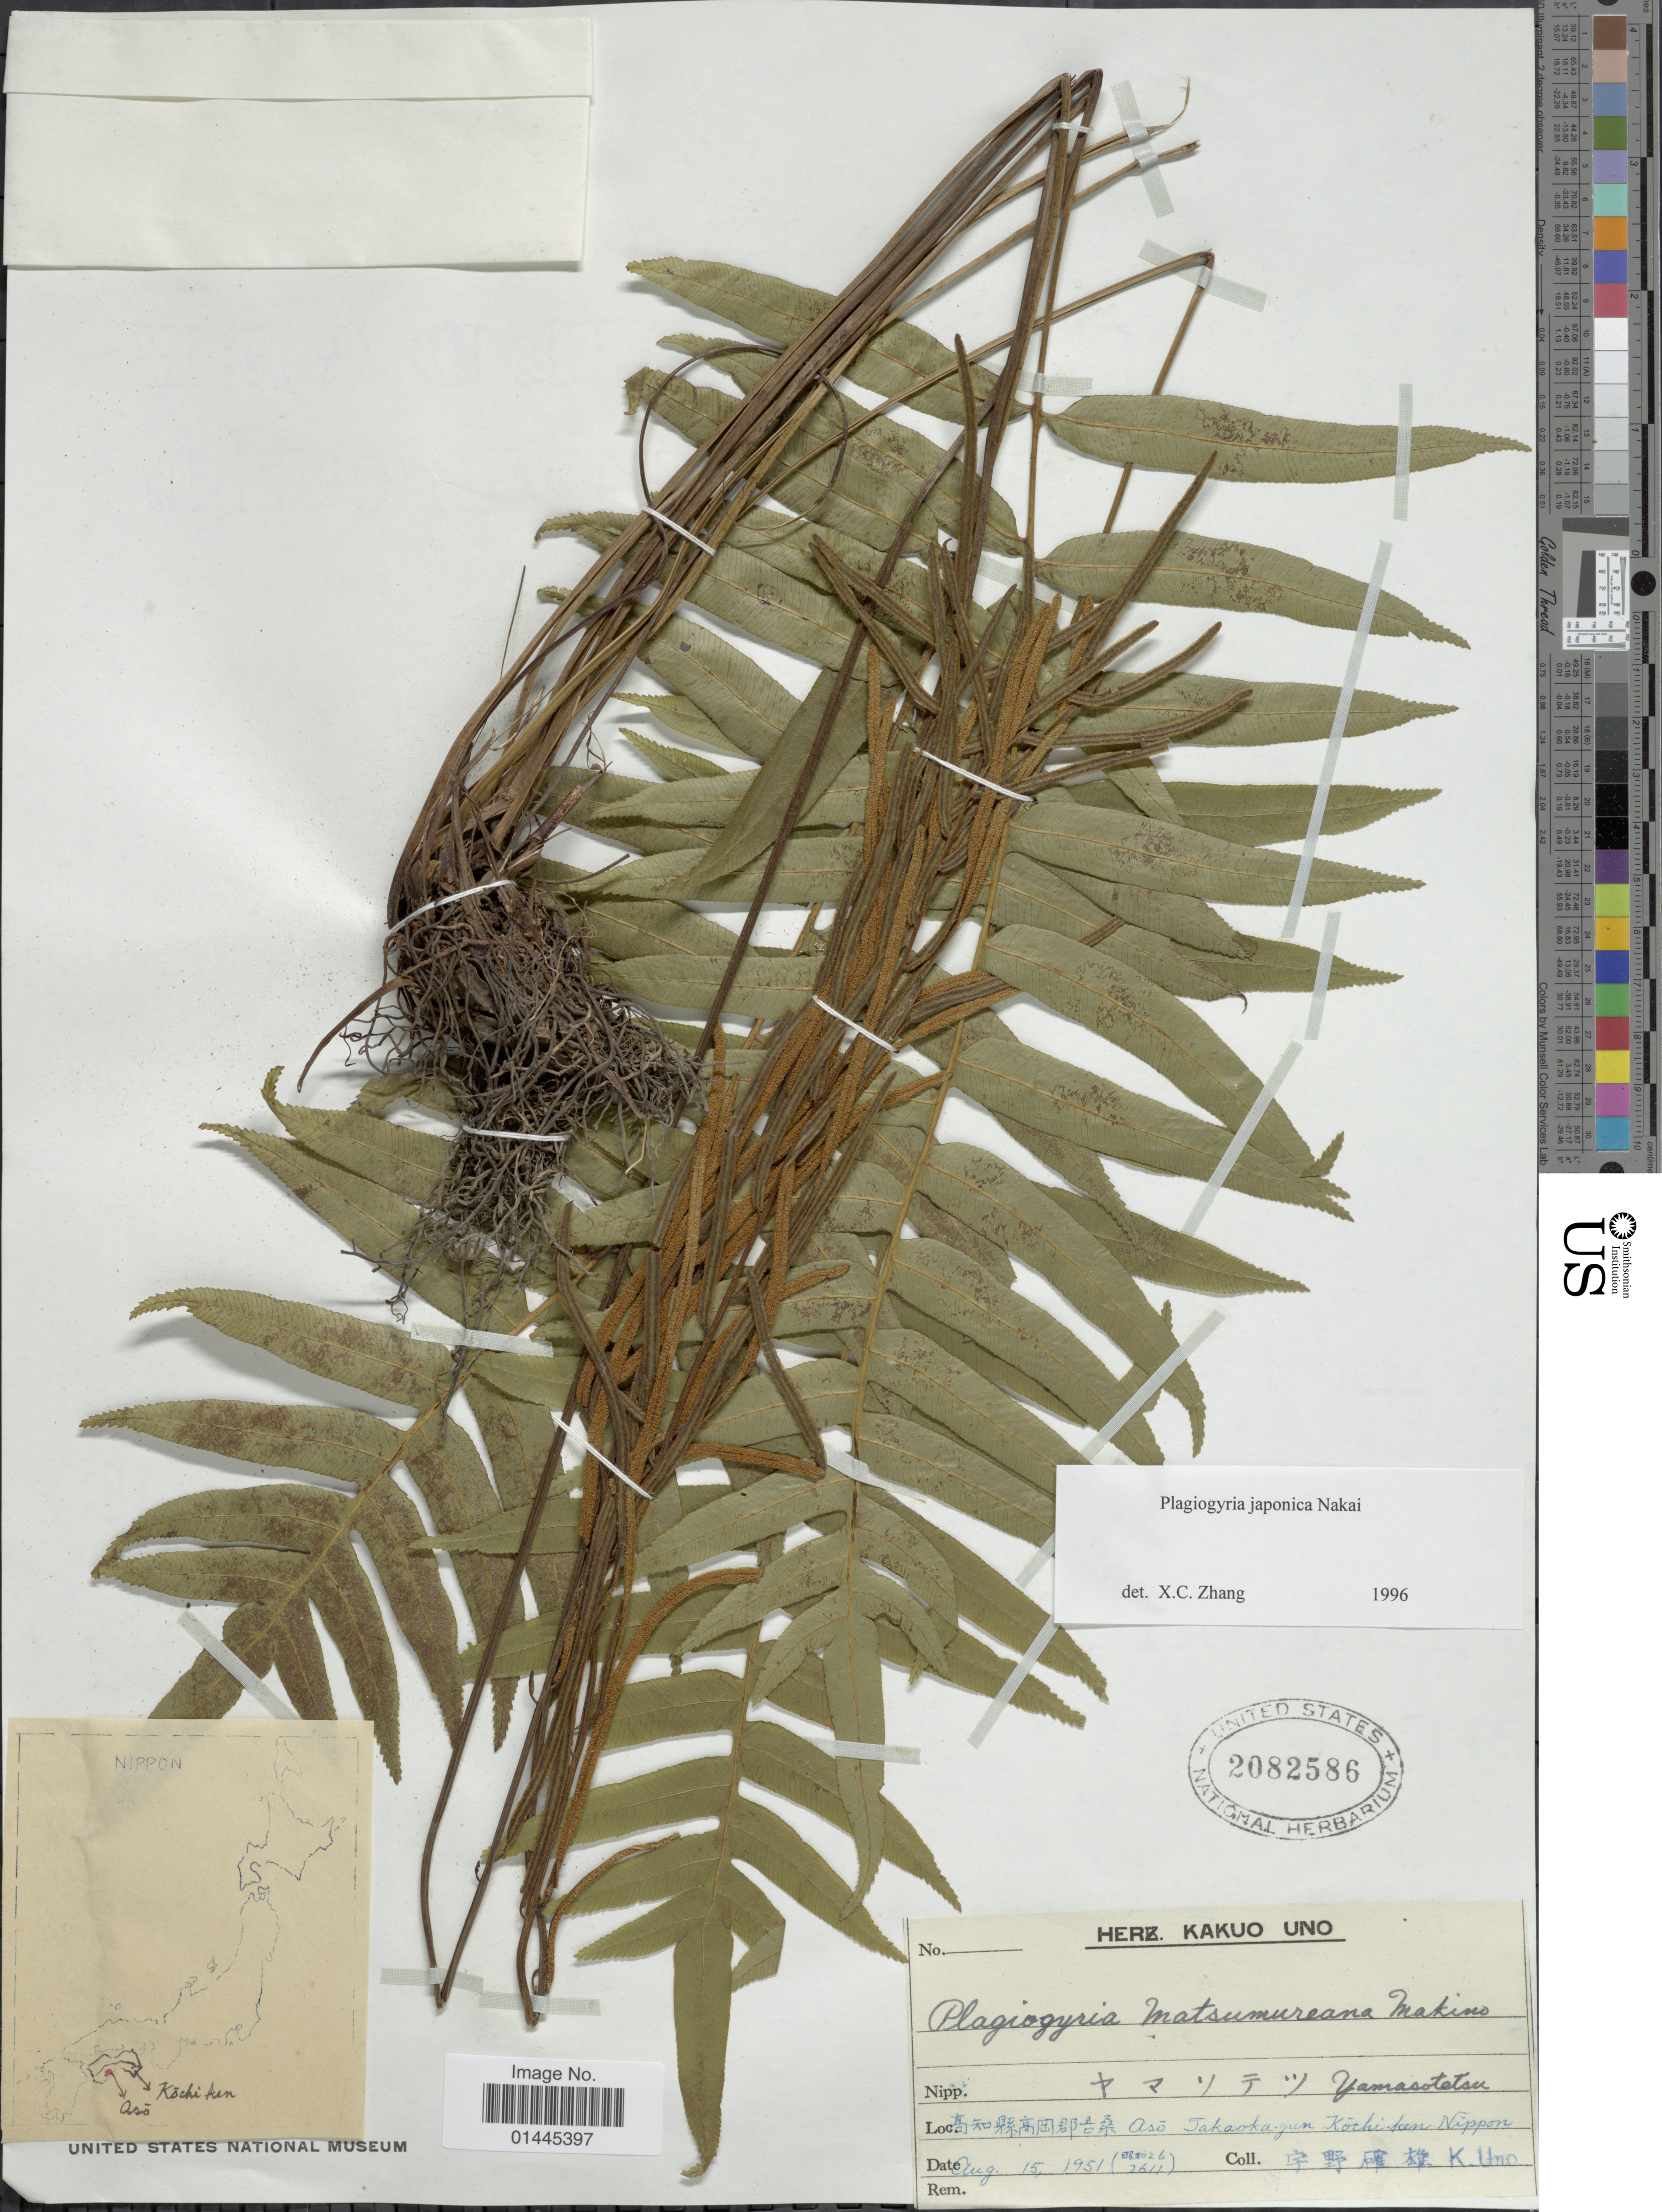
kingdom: Plantae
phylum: Tracheophyta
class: Polypodiopsida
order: Cyatheales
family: Plagiogyriaceae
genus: Plagiogyria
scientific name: Plagiogyria japonica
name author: Nakai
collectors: K. Uno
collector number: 2611?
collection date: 1951-08-15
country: Japan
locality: Aso Takaoka-gun Kochi-ken Nippon.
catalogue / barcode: US 2082586